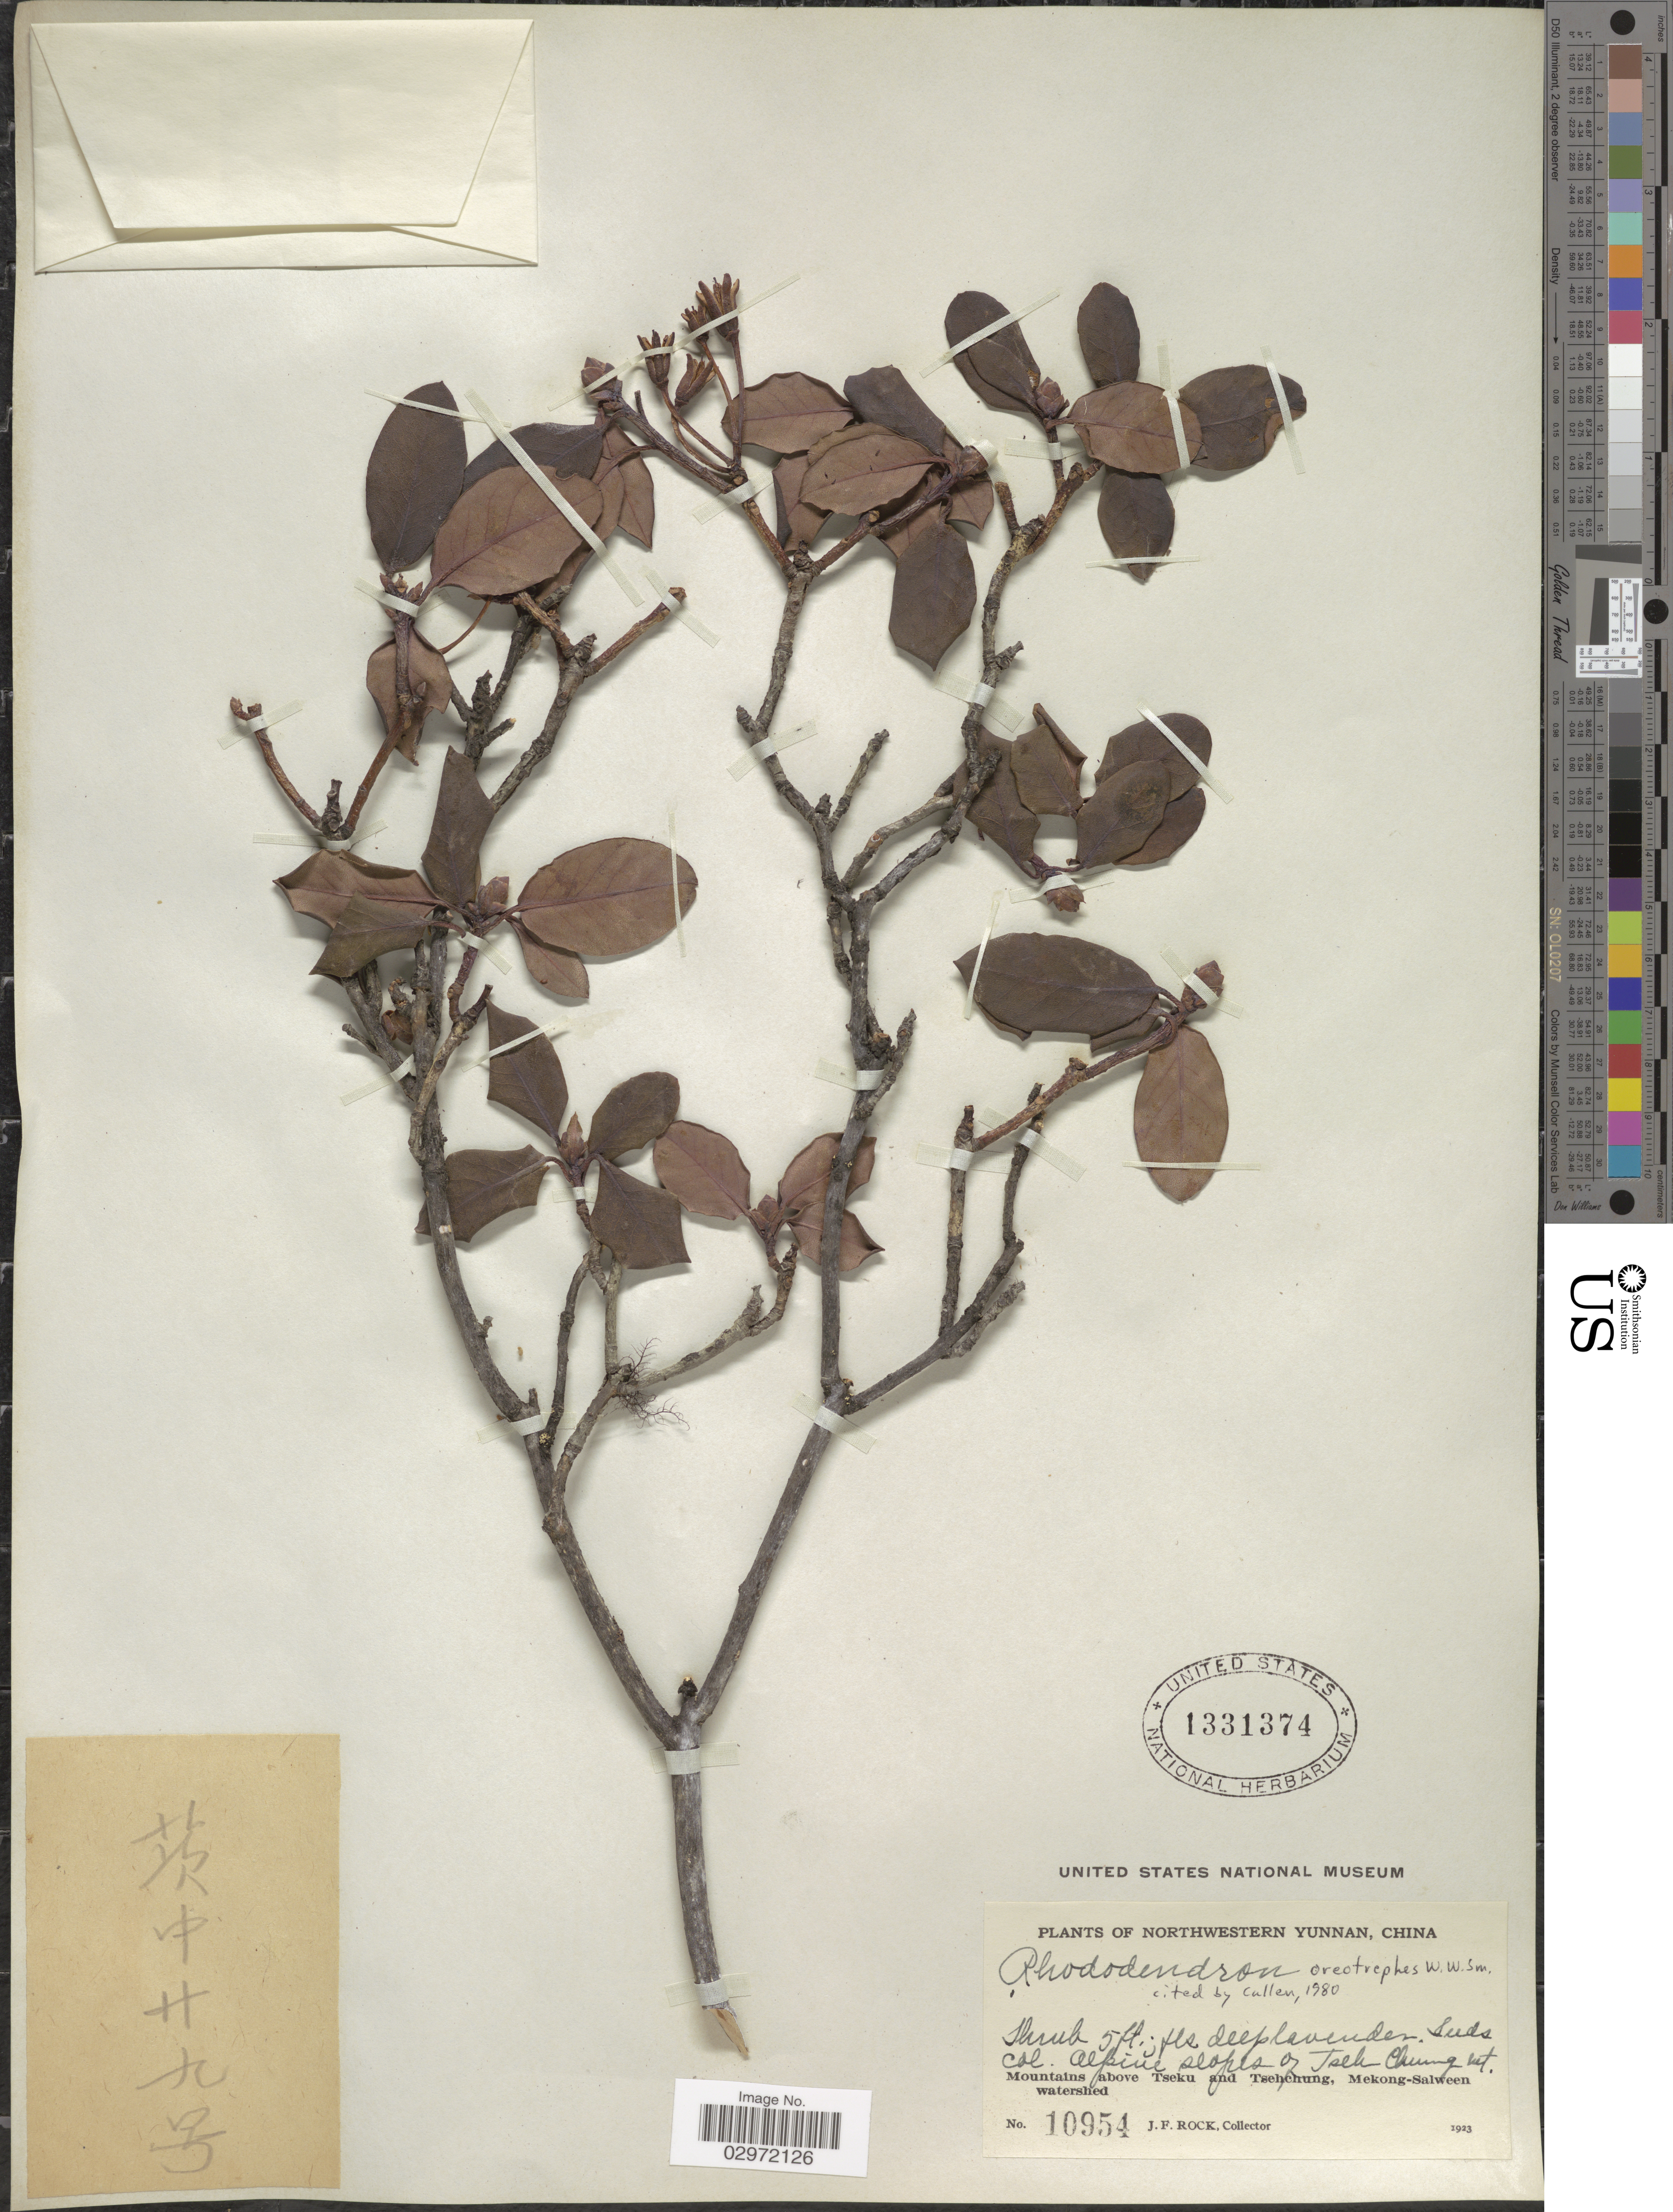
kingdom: Plantae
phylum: Tracheophyta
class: Magnoliopsida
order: Ericales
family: Ericaceae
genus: Rhododendron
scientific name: Rhododendron oreotrephes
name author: W.W. Sm.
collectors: J. Rock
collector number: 10954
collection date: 1923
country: China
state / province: Yunnan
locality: Alpine slopes of Tseh Chung Mt. Mountains above Tseku and Tsechung, Mekong-Salween watershed.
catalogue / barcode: US 1331374